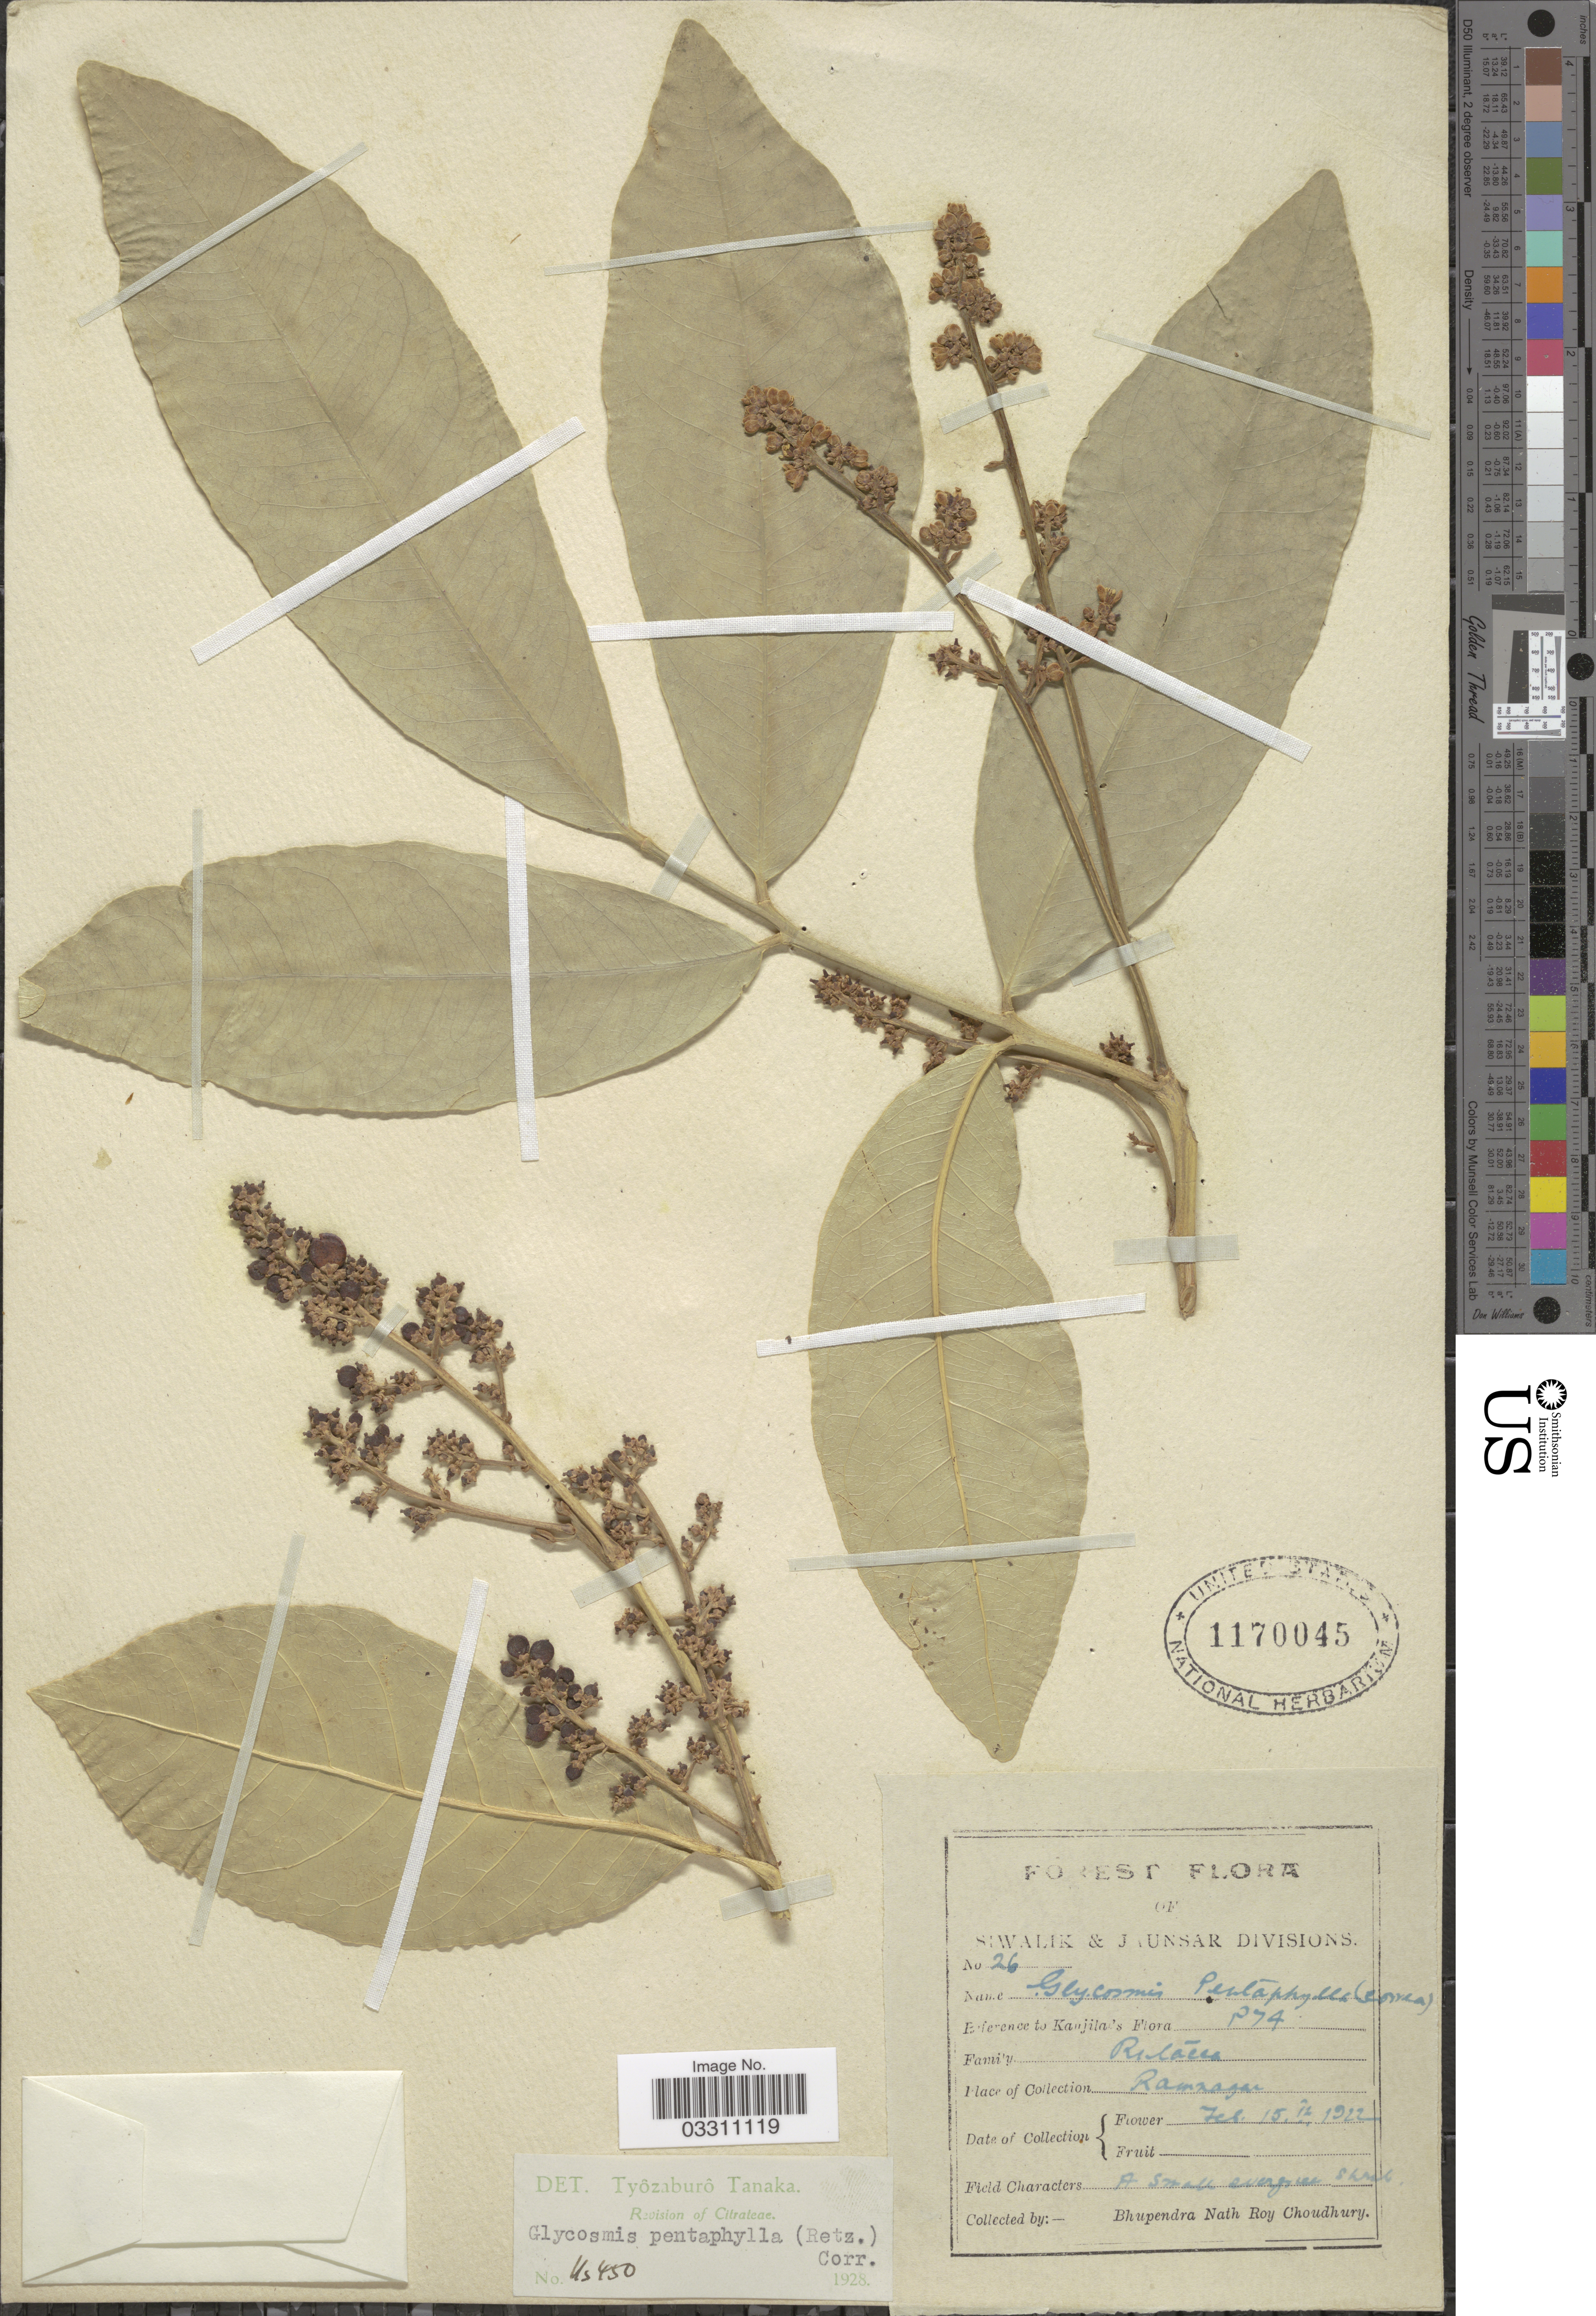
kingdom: Plantae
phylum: Tracheophyta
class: Magnoliopsida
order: Sapindales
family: Rutaceae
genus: Glycosmis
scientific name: Glycosmis pentaphylla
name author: (Retz.) DC.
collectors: B. Choudhury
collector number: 26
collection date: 1922-02-15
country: India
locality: Siwalik & Jaunsar, Ramnagar.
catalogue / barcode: US 1170045